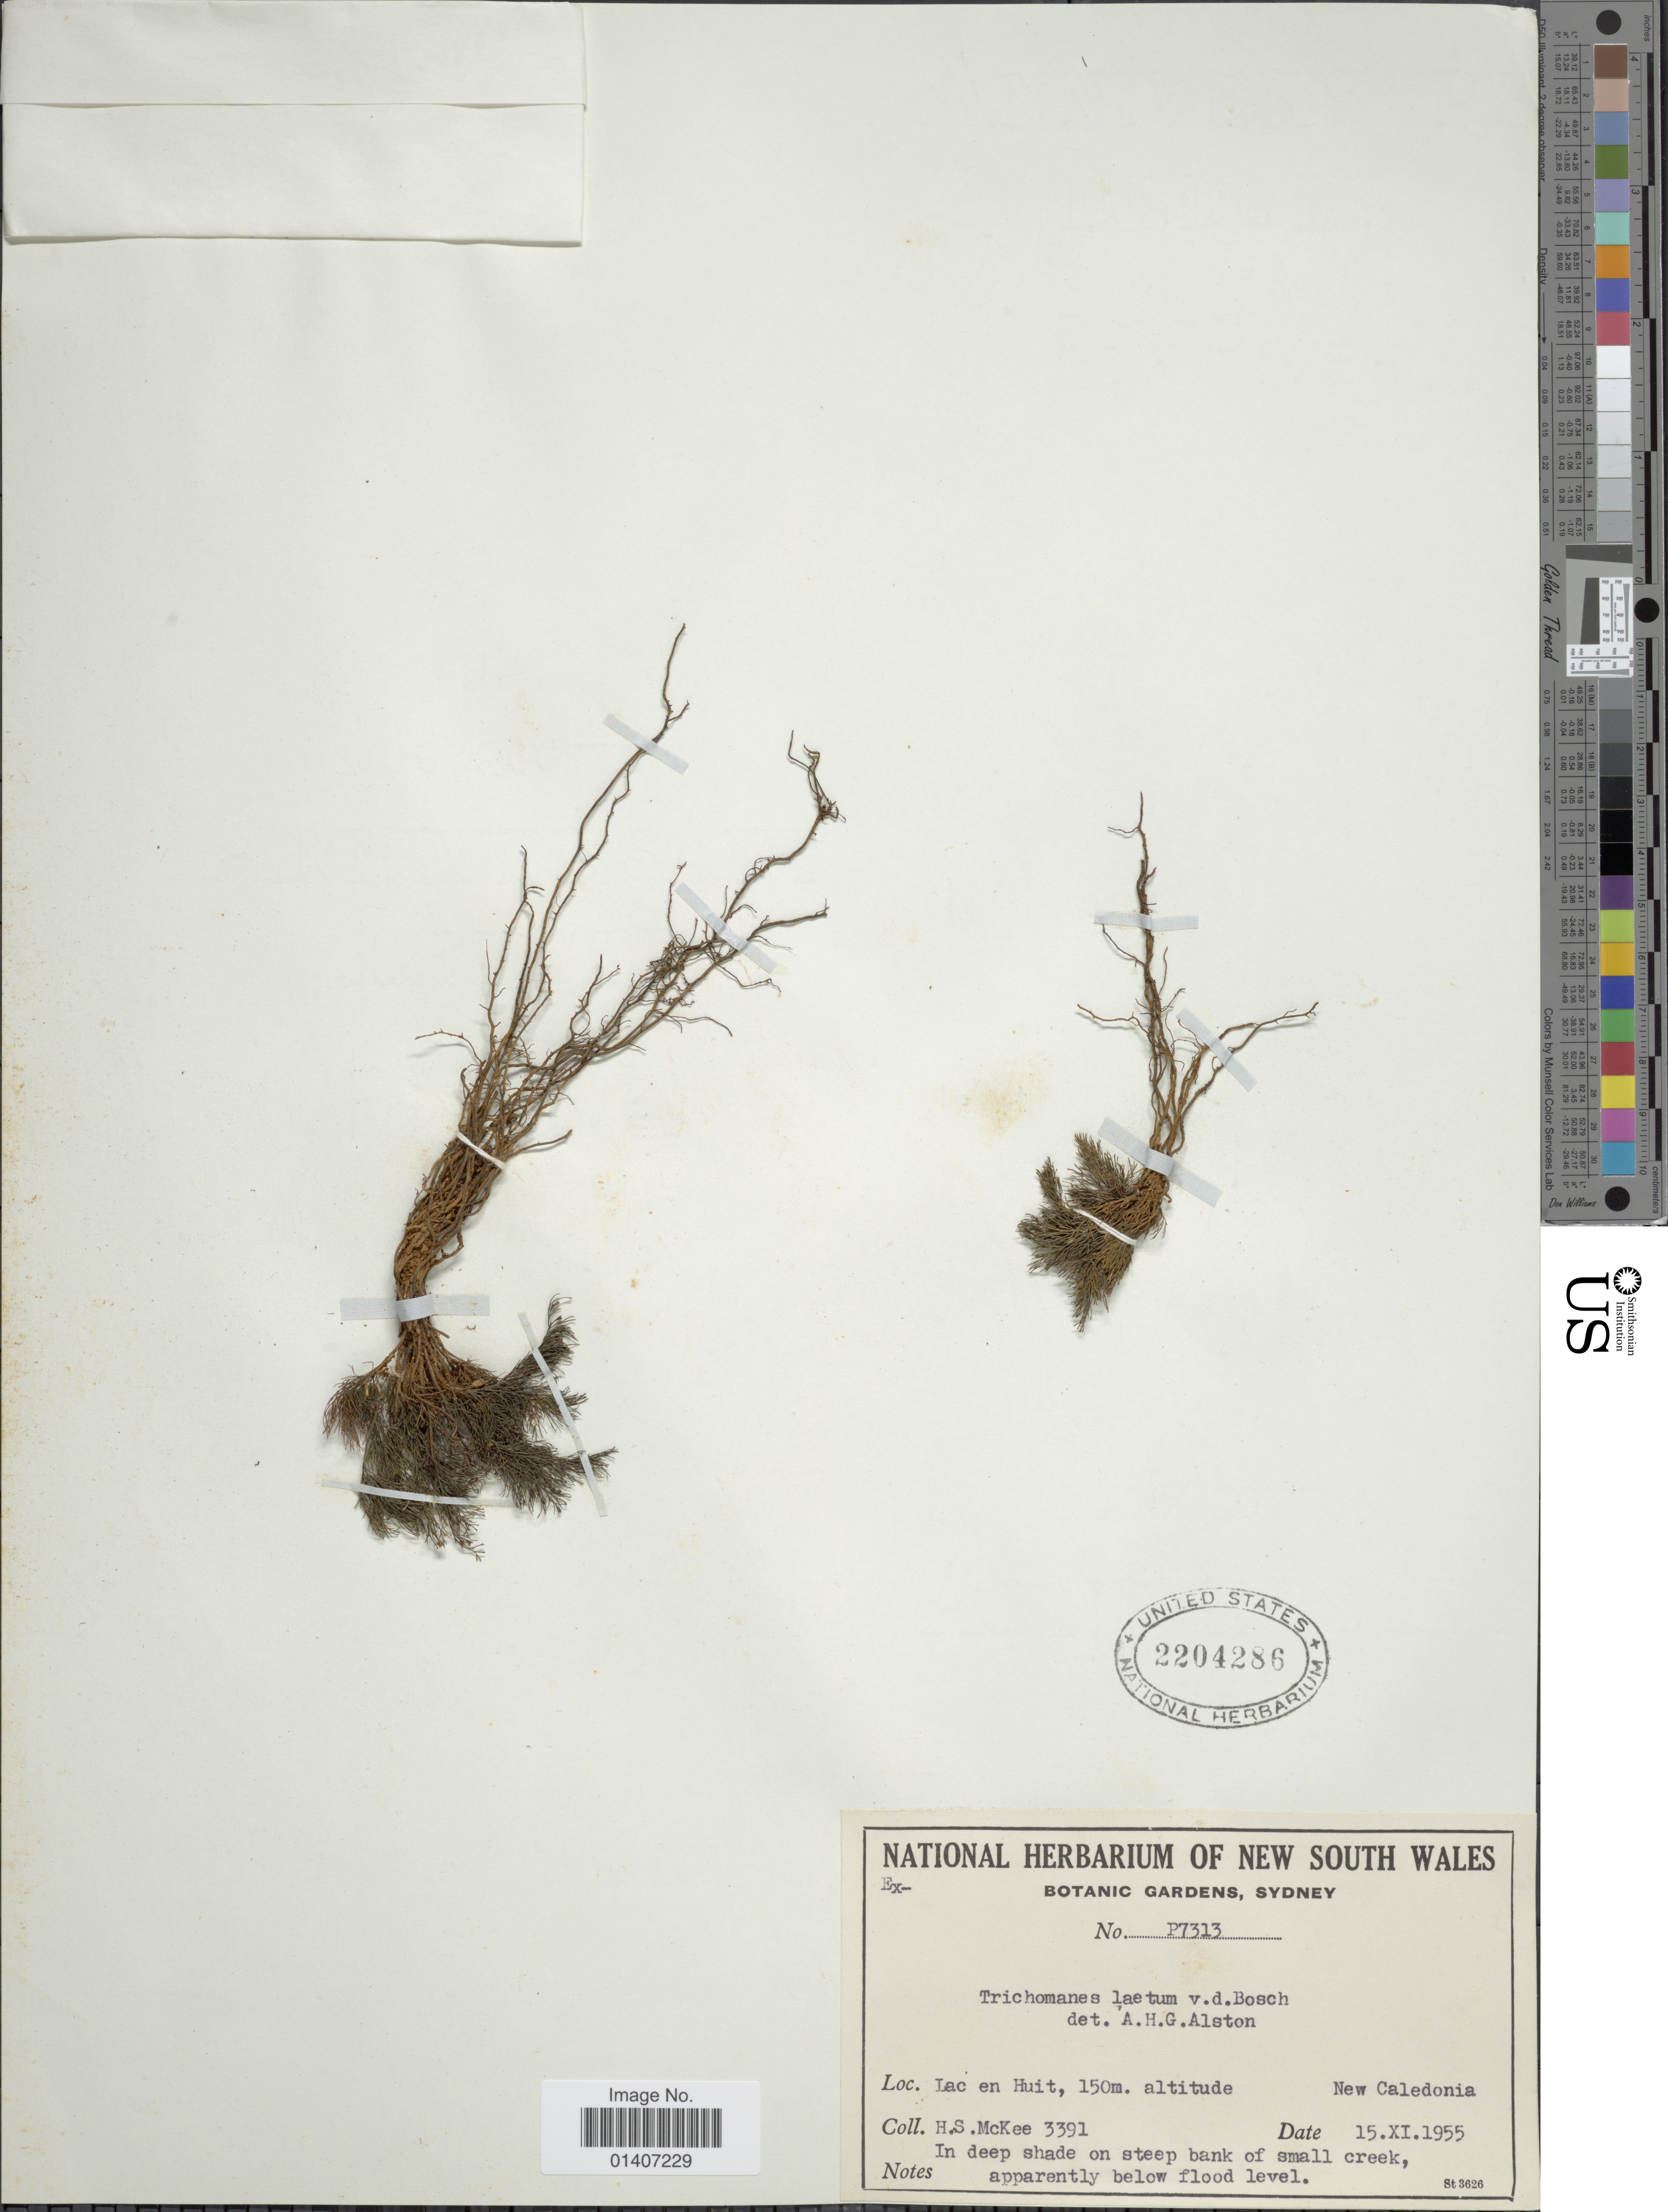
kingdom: Plantae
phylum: Tracheophyta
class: Polypodiopsida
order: Hymenophyllales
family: Hymenophyllaceae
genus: Abrodictyum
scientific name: Abrodictyum laetum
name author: (Bosch) Ebihara & K. Iwats.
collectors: H. S. McKee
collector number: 3391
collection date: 1955-11-15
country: New Caledonia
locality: Lac en Huit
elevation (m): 150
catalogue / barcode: US 2204286